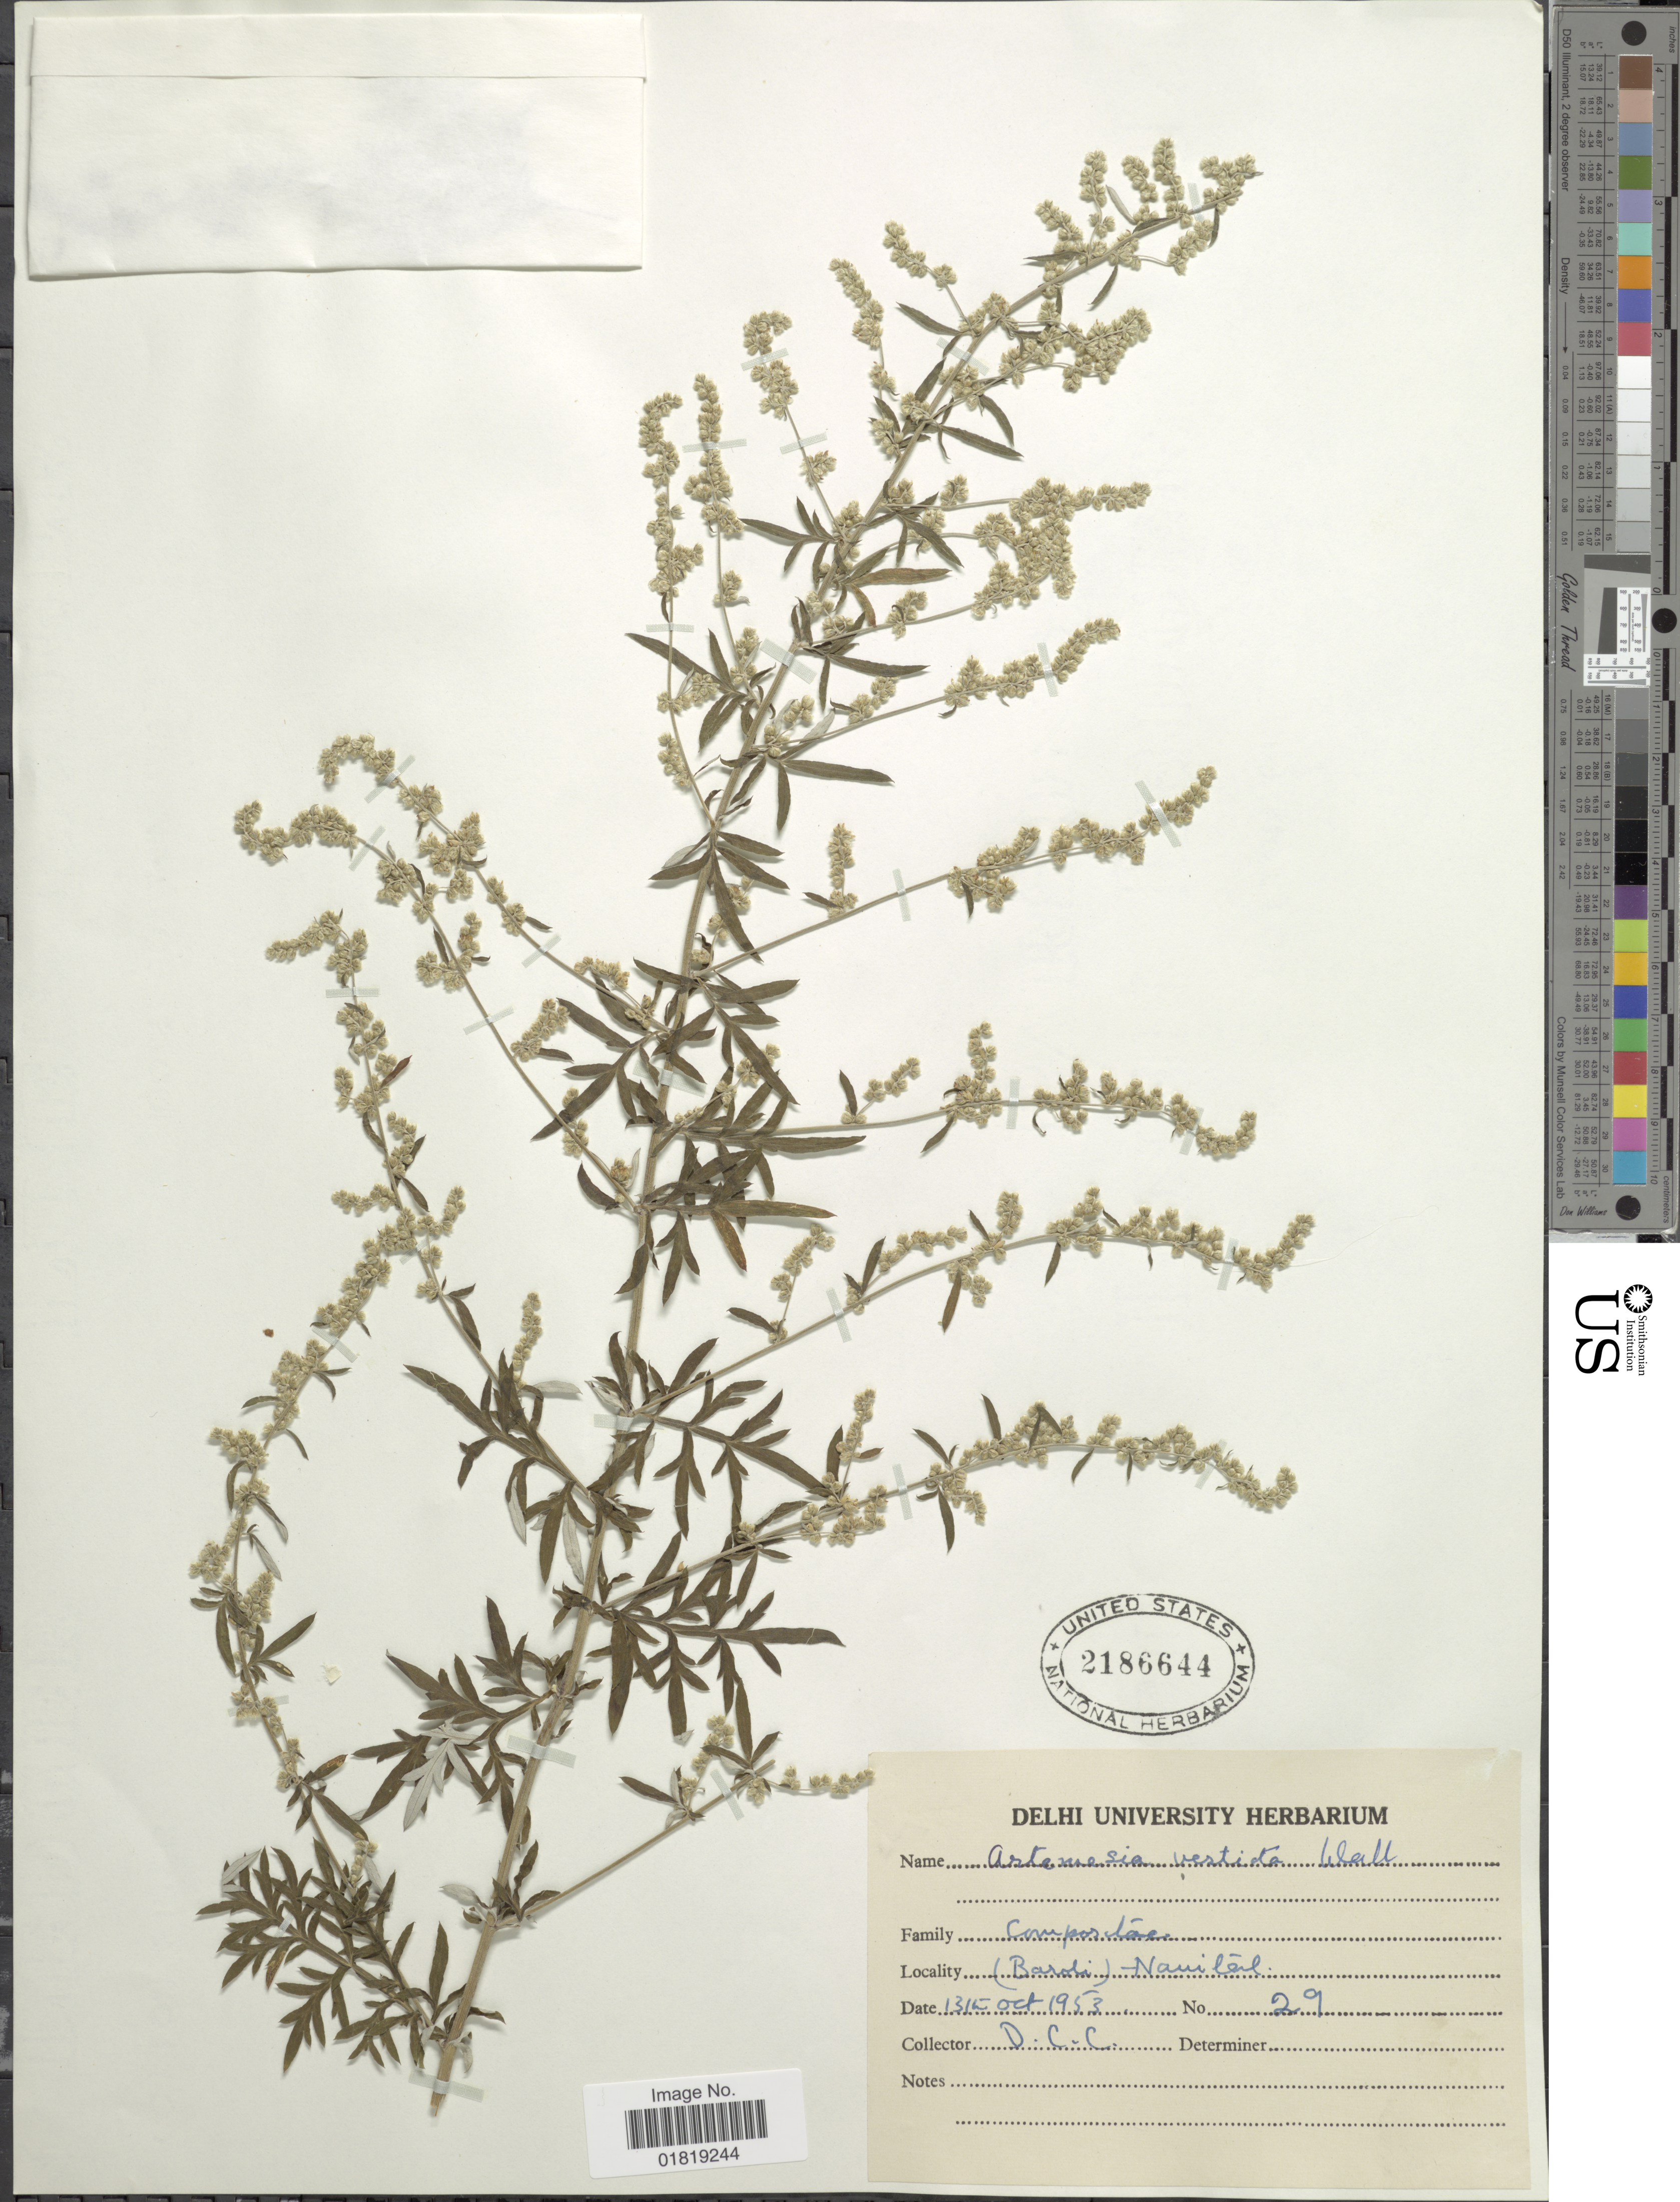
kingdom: Plantae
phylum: Tracheophyta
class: Magnoliopsida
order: Asterales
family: Asteraceae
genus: Artemisia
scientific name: Artemisia vestita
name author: Wall. ex Besser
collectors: D. C. C.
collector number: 29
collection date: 1953-10-13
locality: (Baroli)-Naiulal [interpreted]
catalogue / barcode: US 2186644